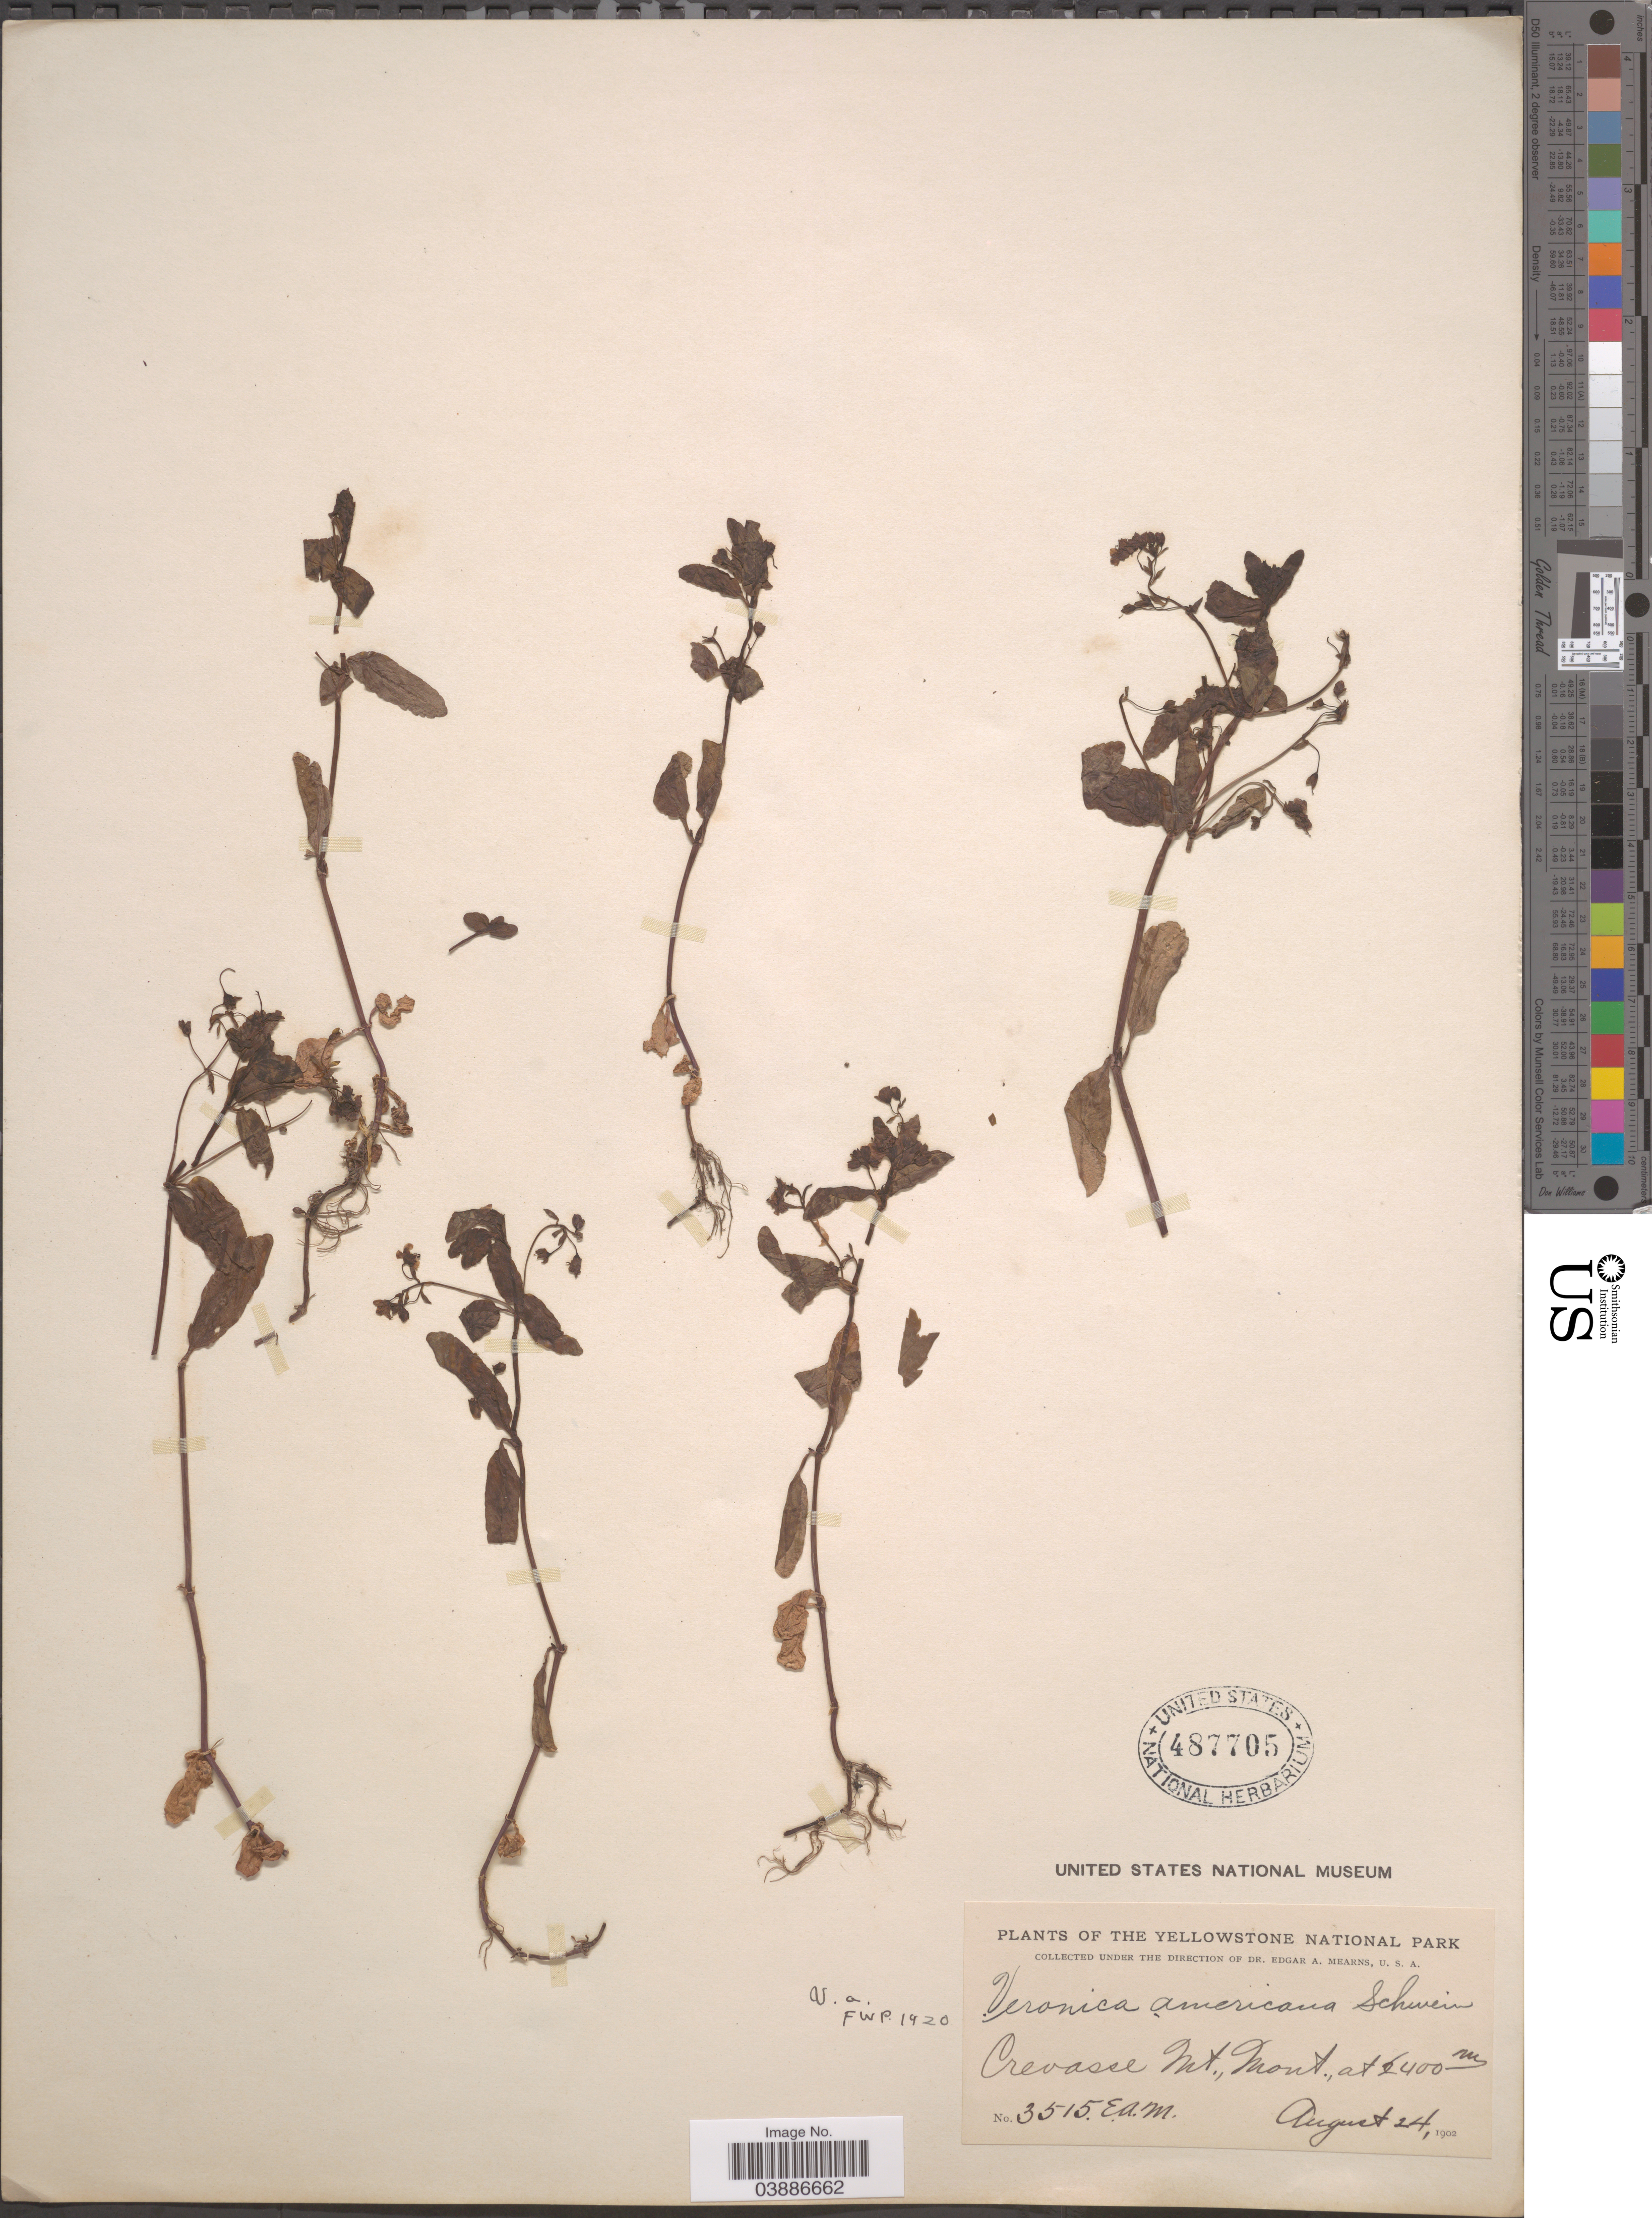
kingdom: Plantae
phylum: Tracheophyta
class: Magnoliopsida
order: Lamiales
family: Plantaginaceae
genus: Veronica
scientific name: Veronica americana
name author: Schwein. ex Benth.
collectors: E. A. Mearns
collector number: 3515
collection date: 1902-08-24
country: United States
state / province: Montana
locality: Yellowstone National Park. Crevasse Mt.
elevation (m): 2400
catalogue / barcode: US 487705